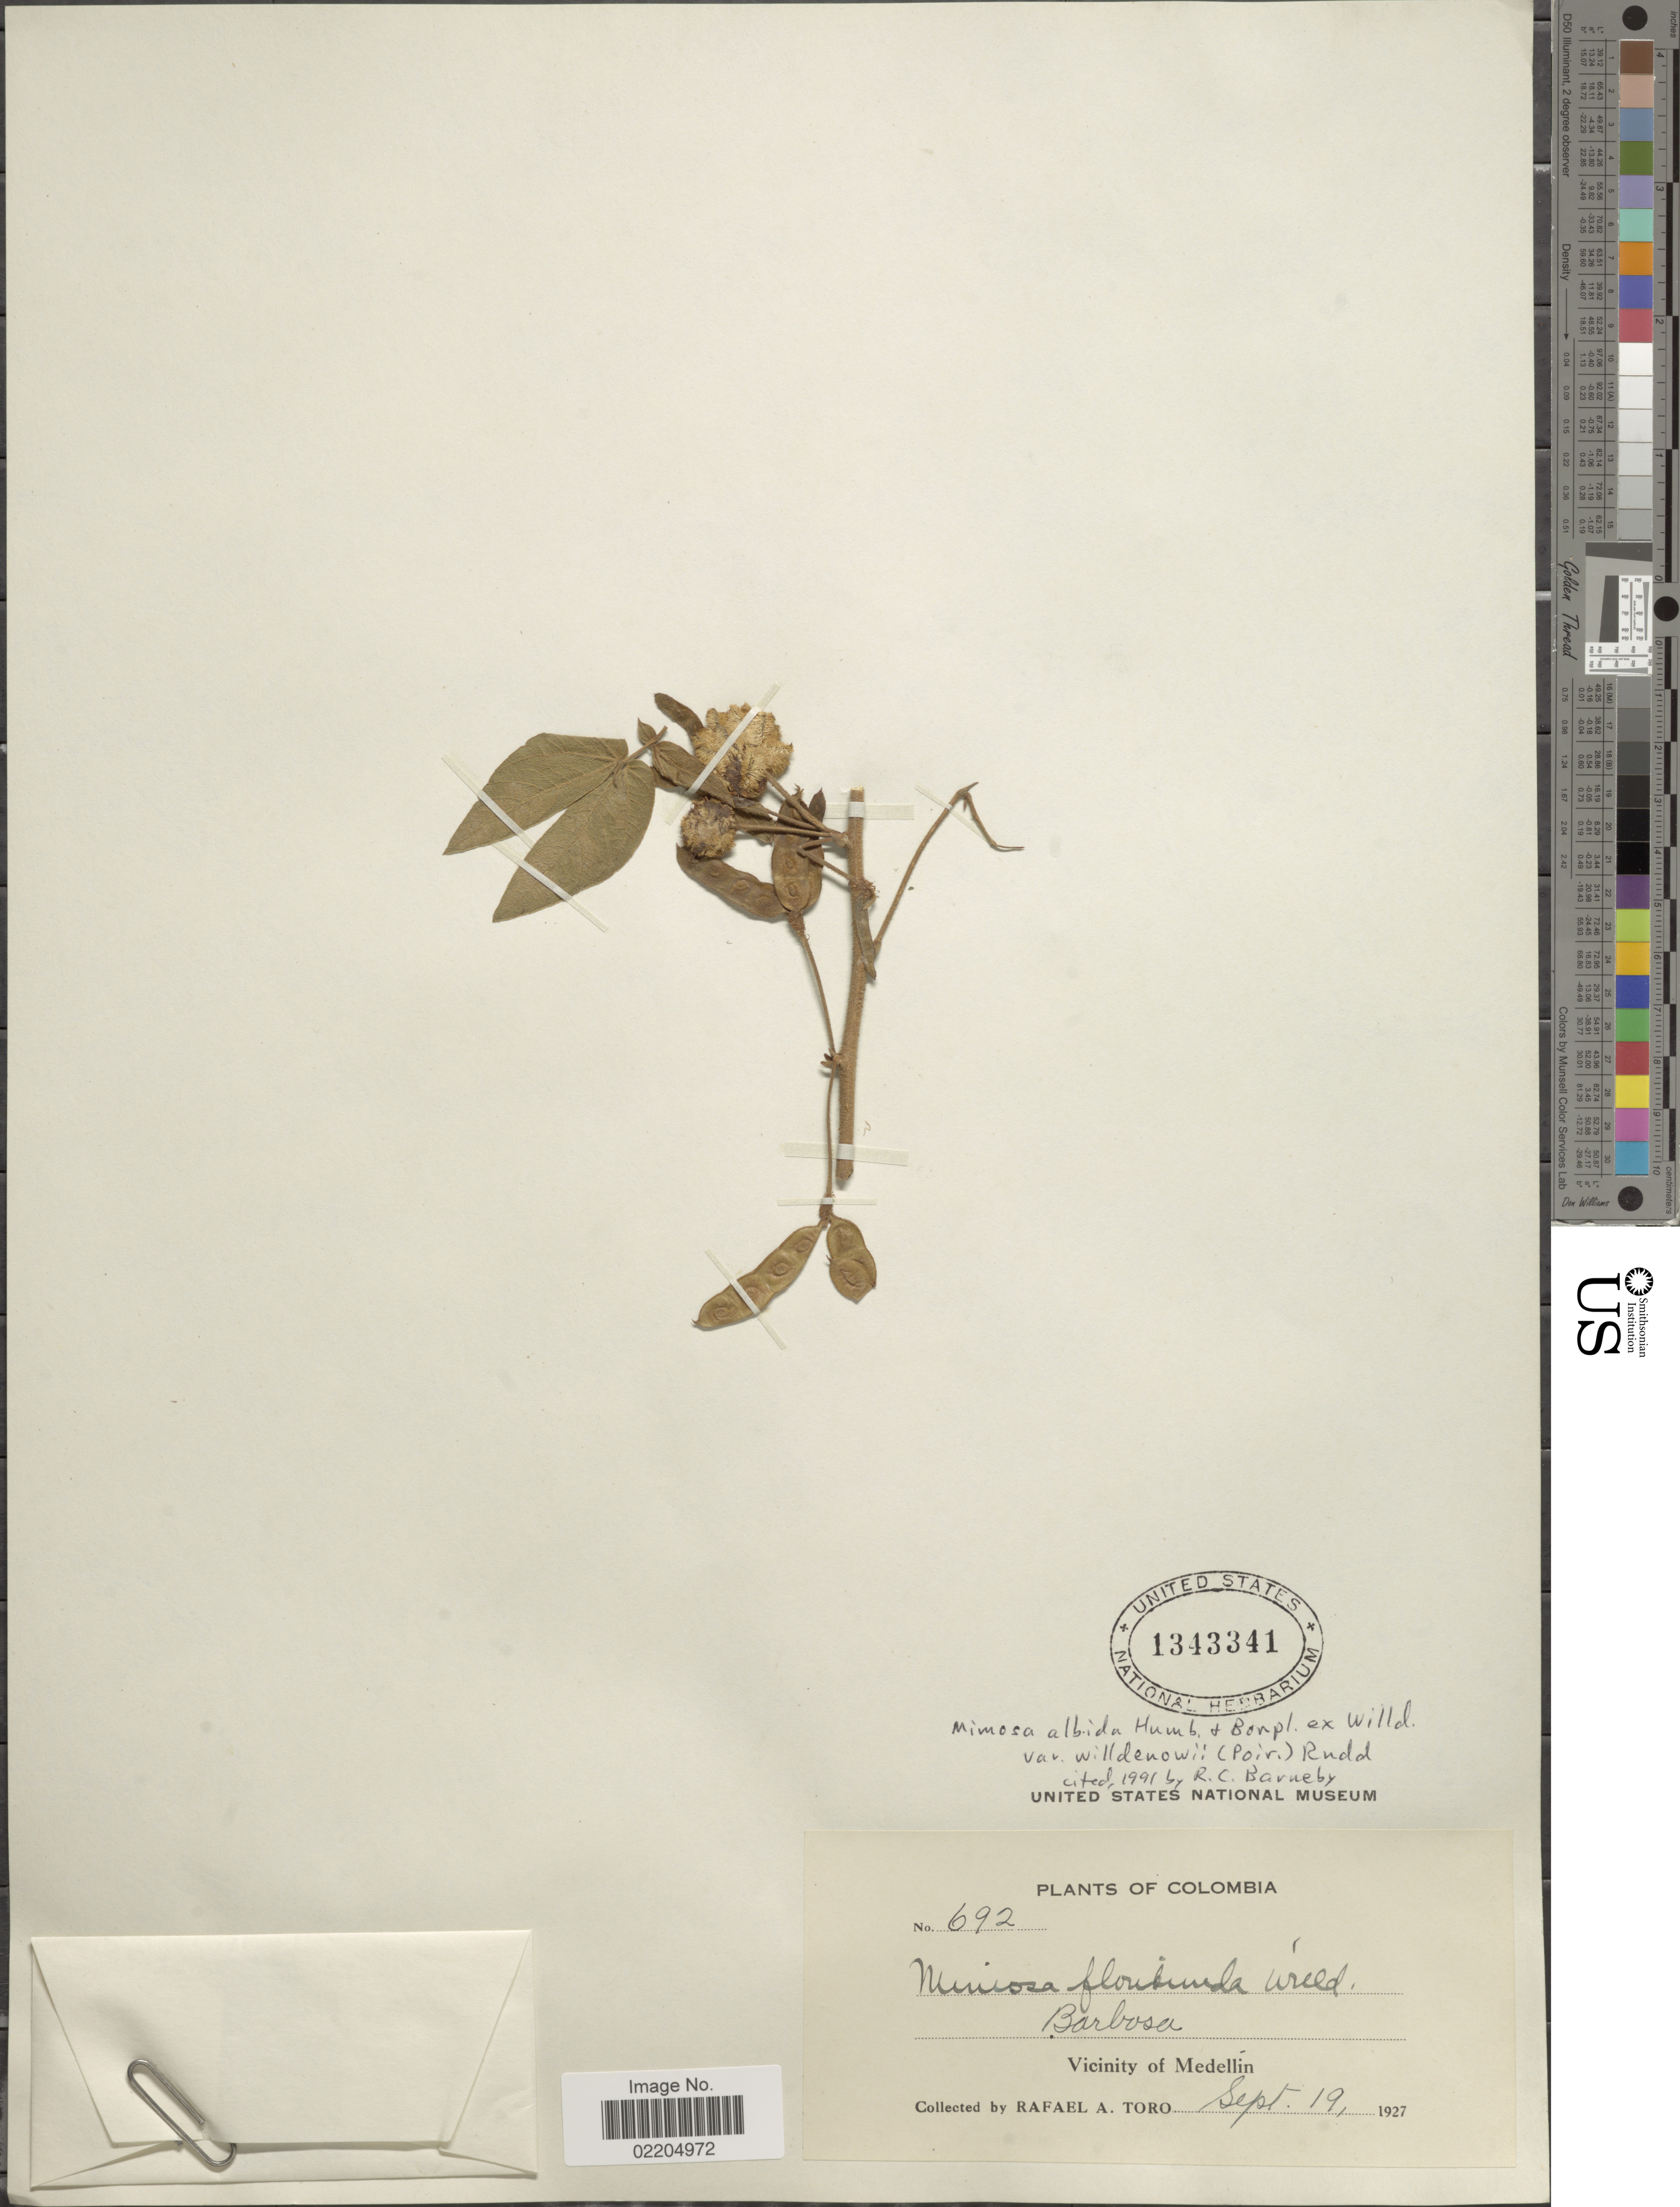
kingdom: Plantae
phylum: Tracheophyta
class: Magnoliopsida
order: Fabales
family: Fabaceae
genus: Mimosa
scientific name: Mimosa albida var. willdenowii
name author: (Poir.) Rudd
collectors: R. A. Toro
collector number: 692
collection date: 1927-09-19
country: Colombia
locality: Barbosa, Medellin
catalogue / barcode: US 1343341